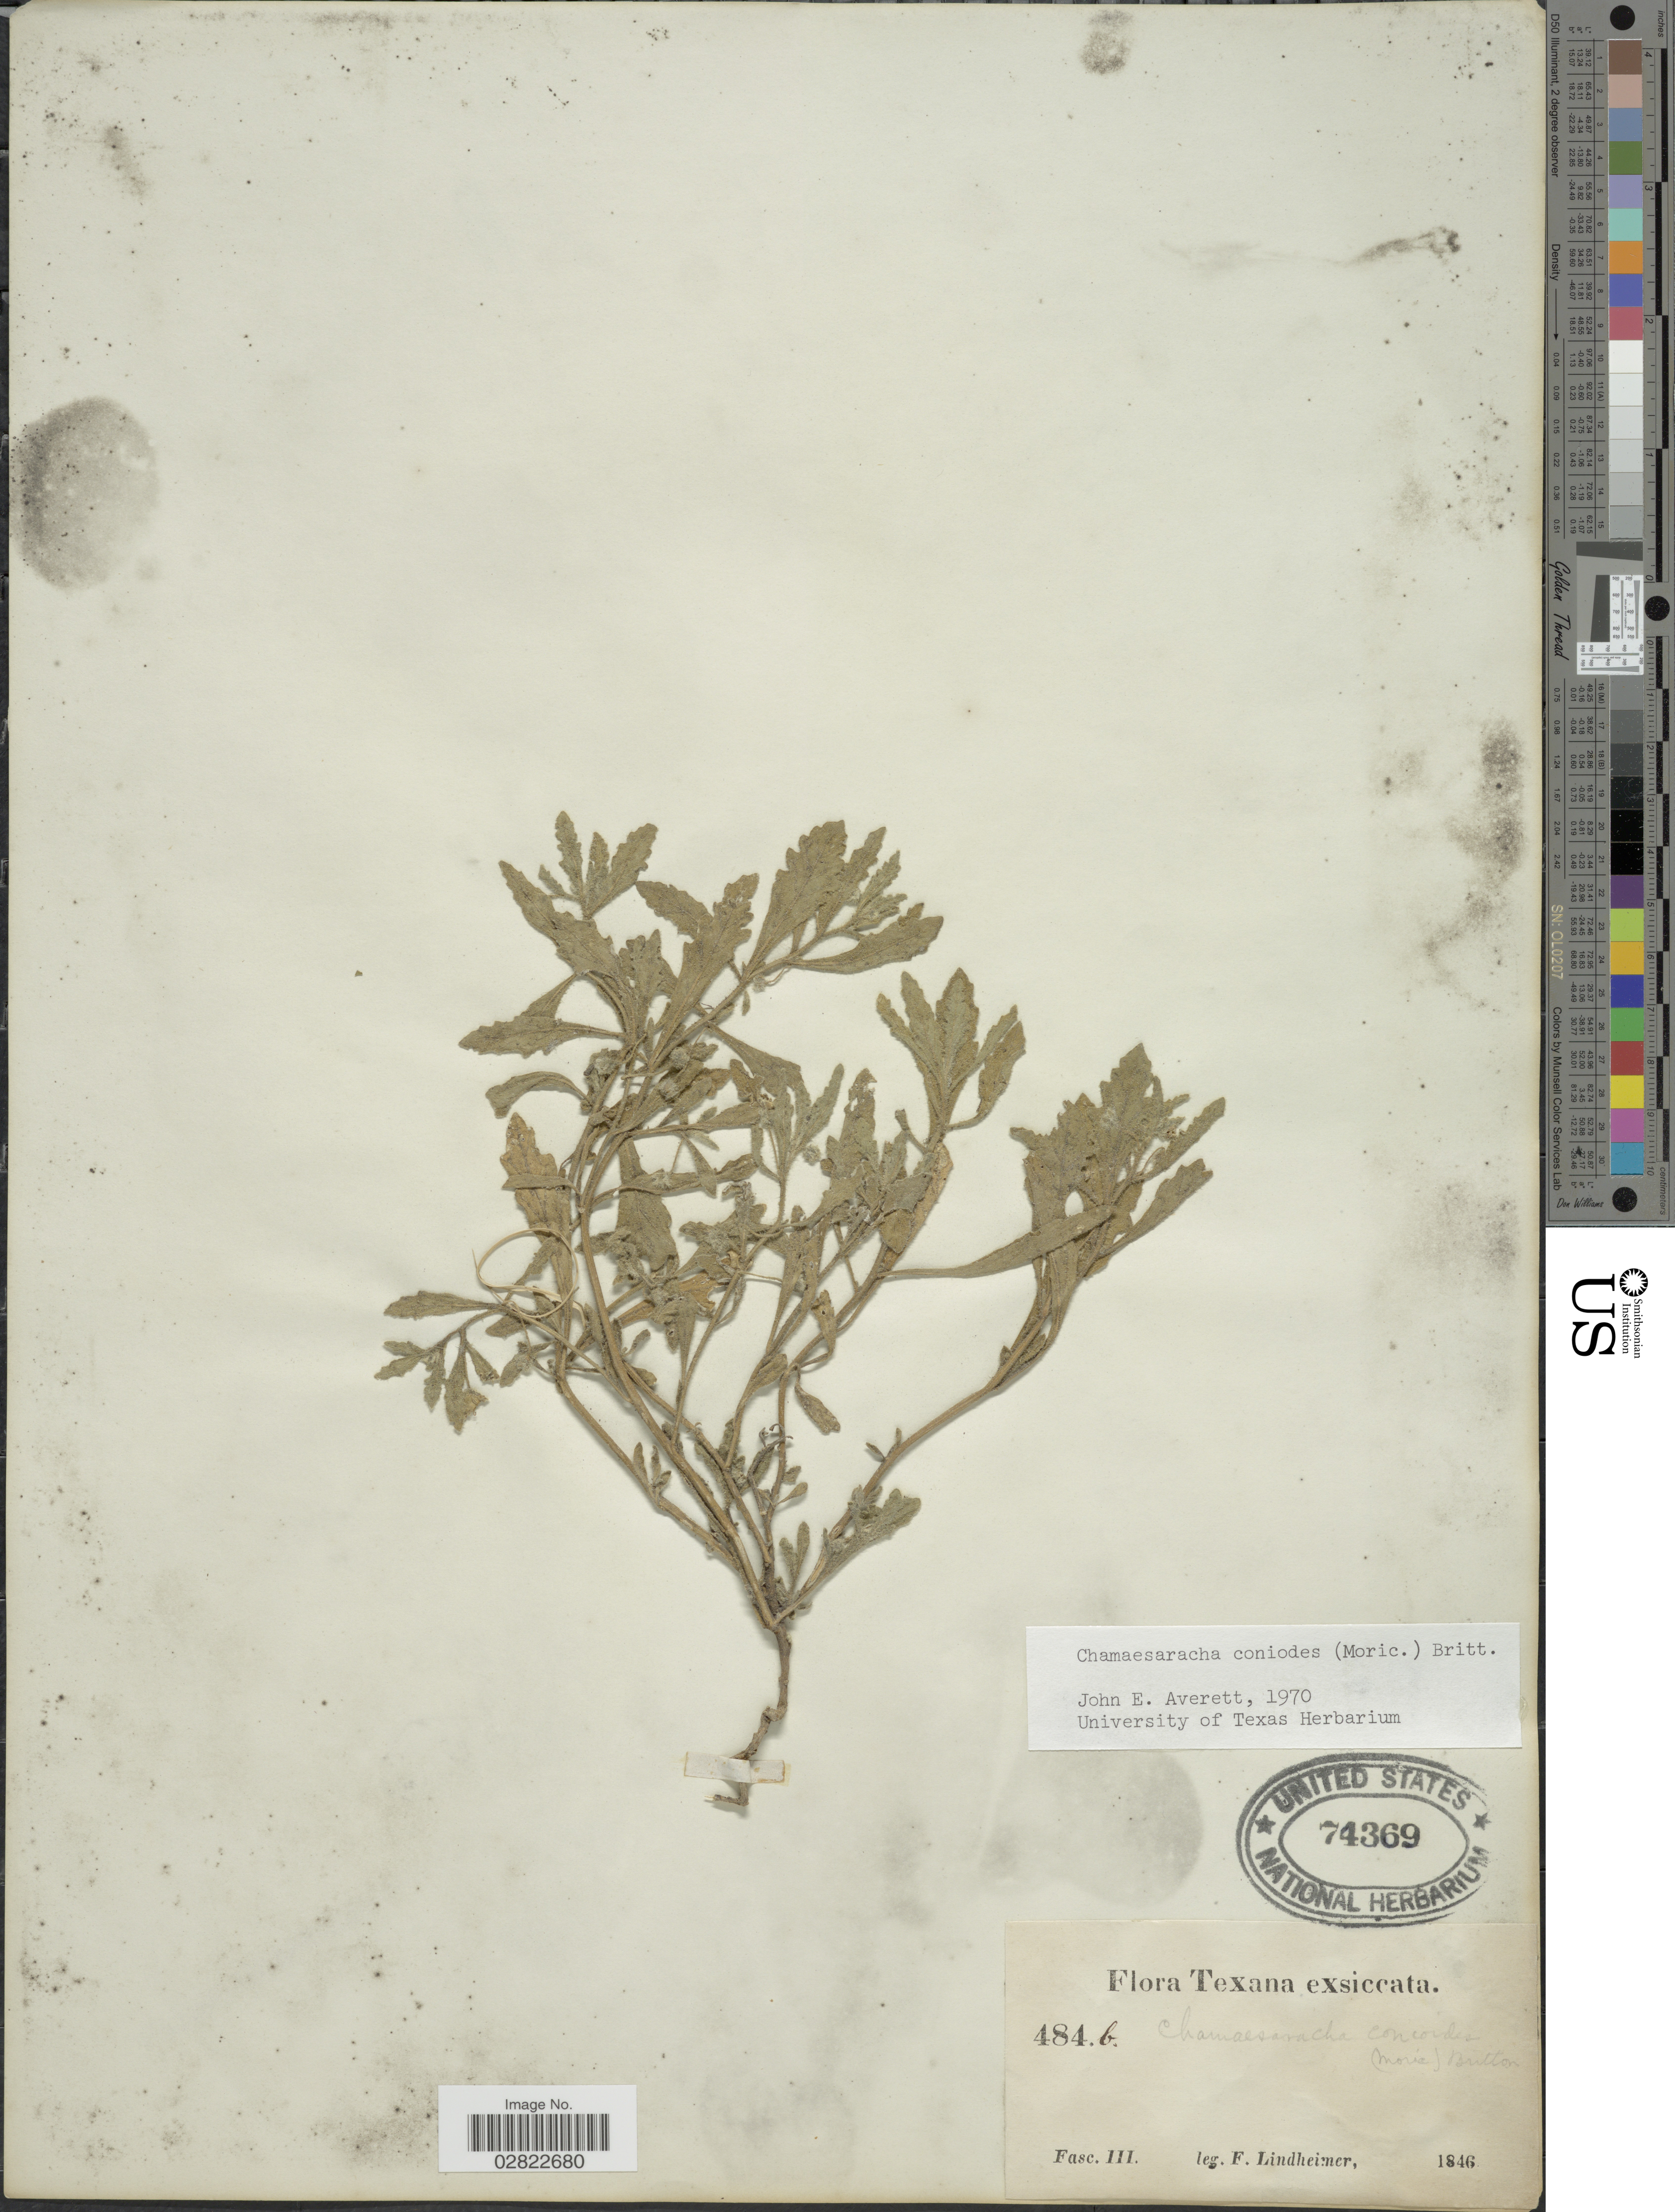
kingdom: Plantae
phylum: Tracheophyta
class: Magnoliopsida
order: Solanales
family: Solanaceae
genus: Chamaesaracha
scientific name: Chamaesaracha coniodes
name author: (Moric. ex Dunal) Britton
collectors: F. Lindheimer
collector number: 484b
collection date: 1846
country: United States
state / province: Texas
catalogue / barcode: US 74369